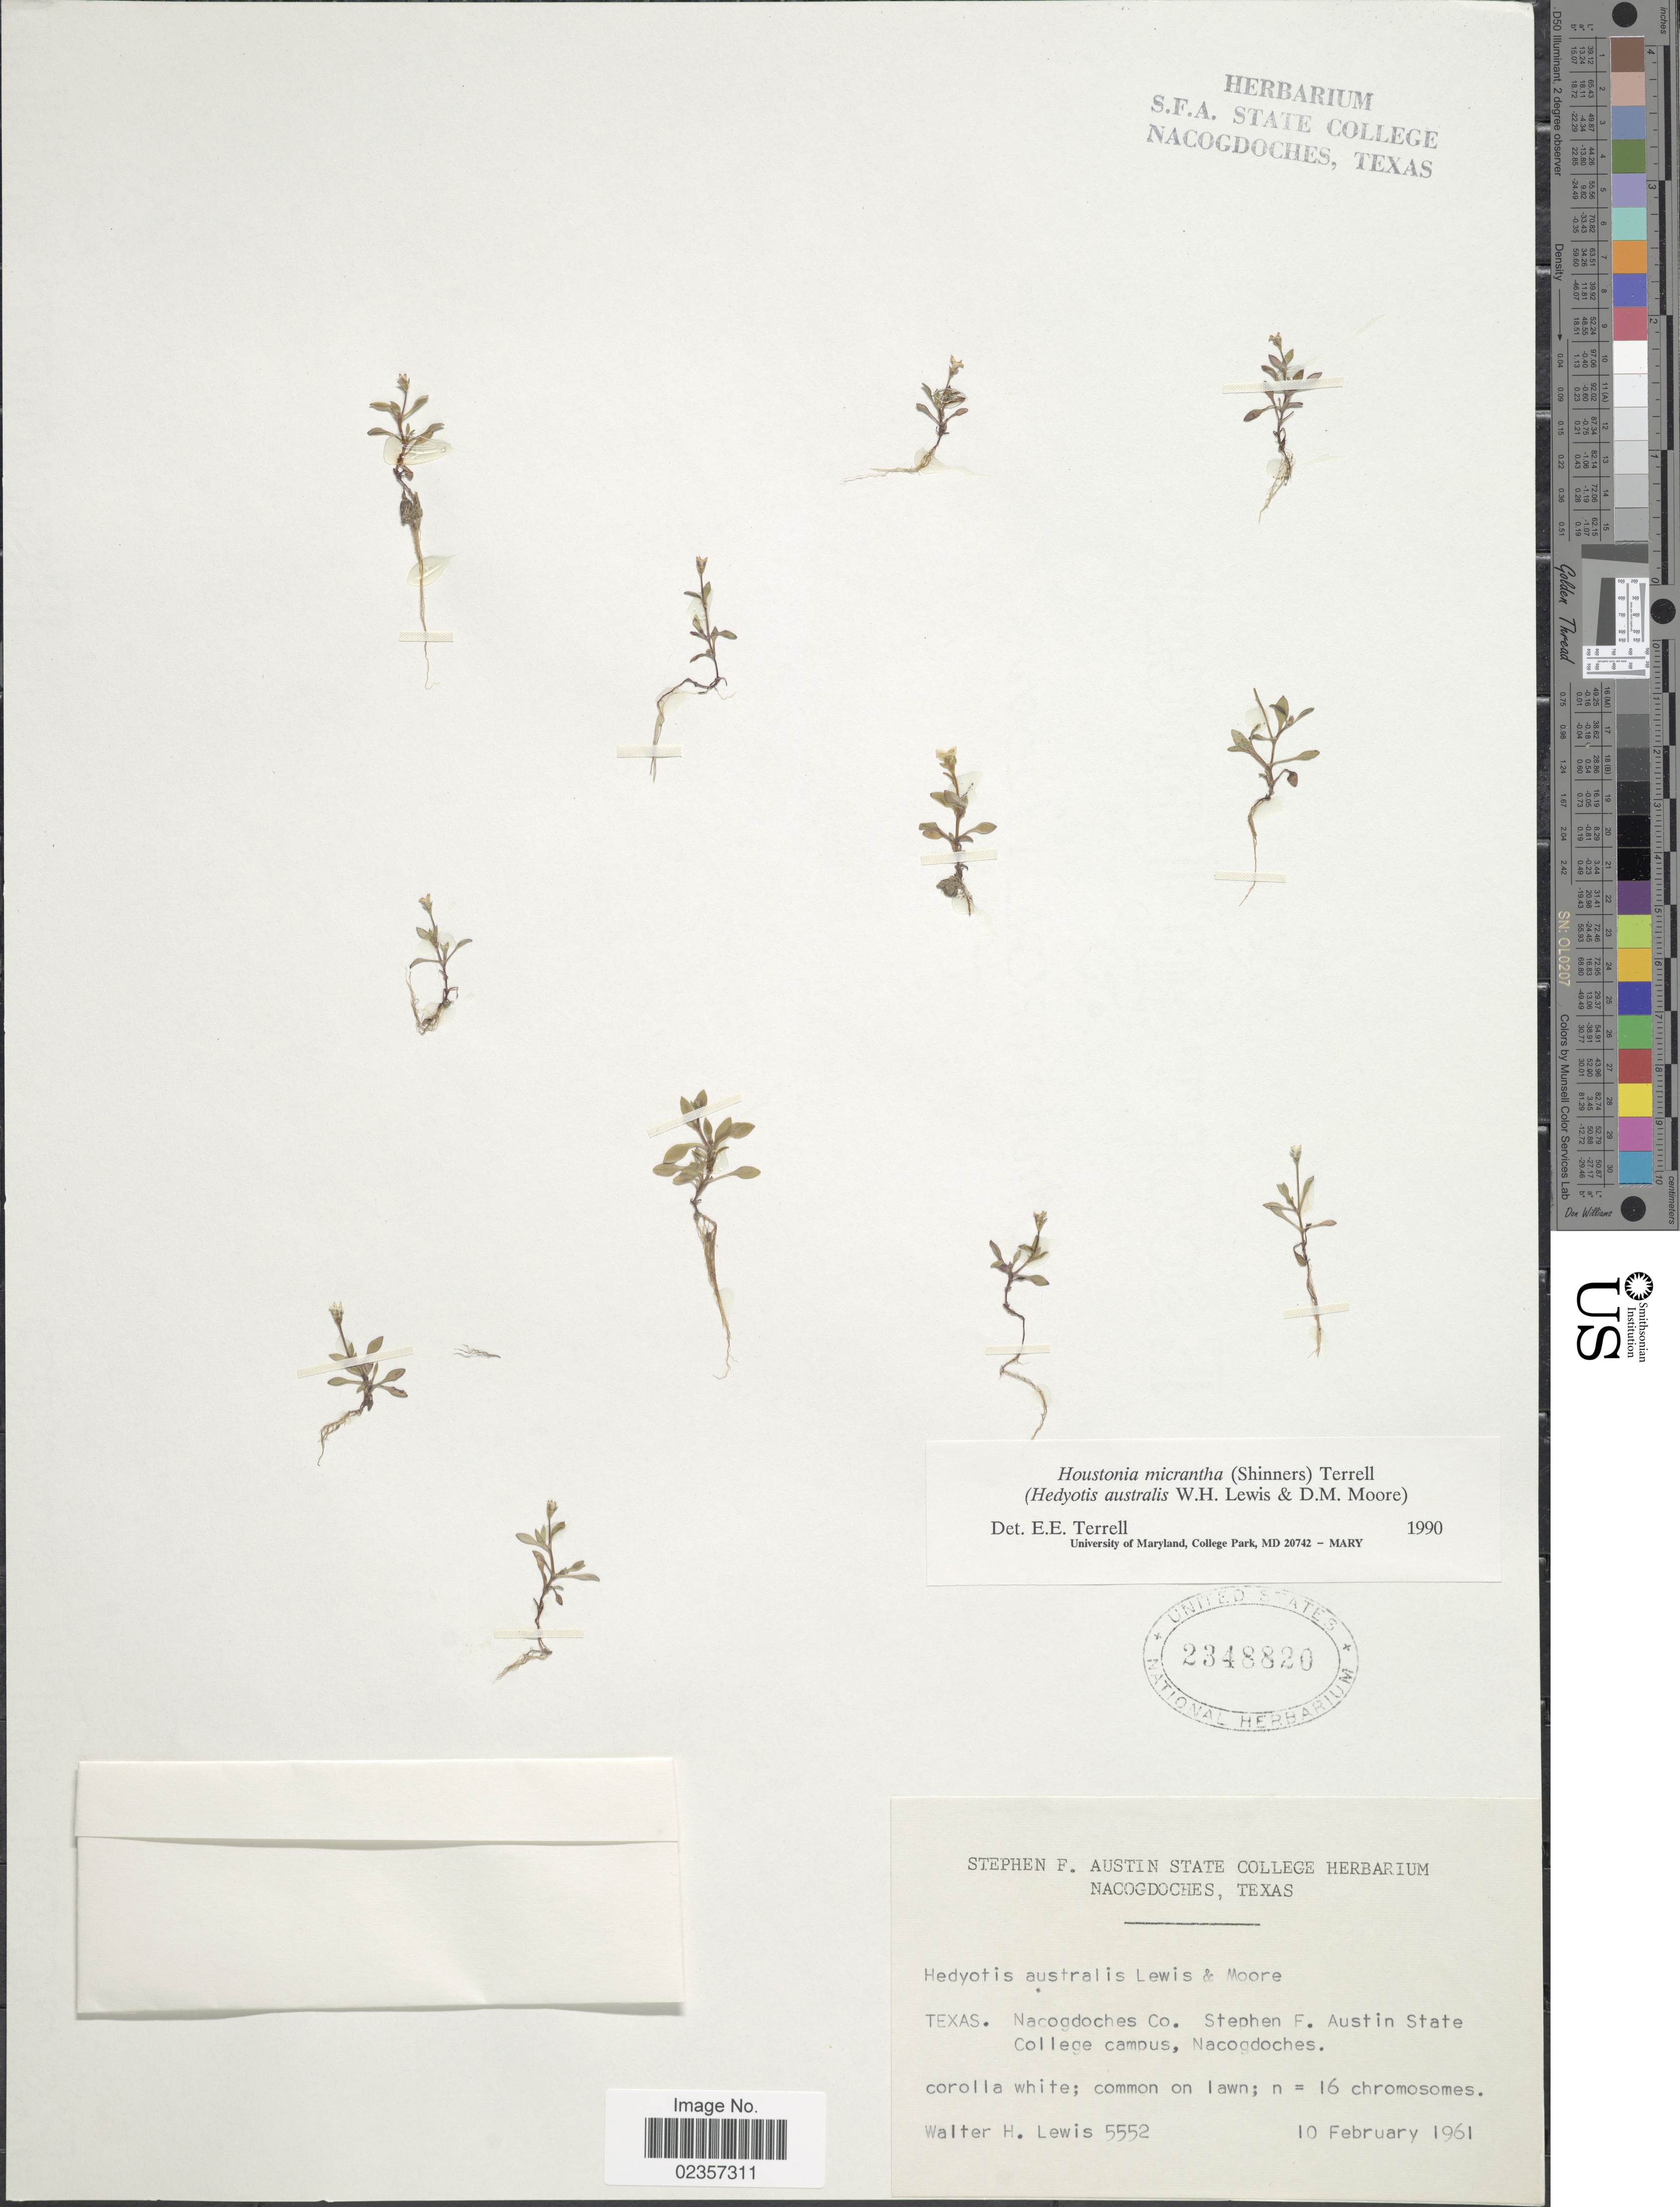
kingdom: Plantae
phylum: Tracheophyta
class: Magnoliopsida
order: Gentianales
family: Rubiaceae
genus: Houstonia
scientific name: Houstonia micrantha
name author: (Shinners) Terrell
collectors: W. H. Lewis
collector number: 5552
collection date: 1961-02-10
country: United States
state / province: Texas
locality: Nacogdoches Co., Stephen F. Austin State College campus, Nacogdoches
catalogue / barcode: US 2348820